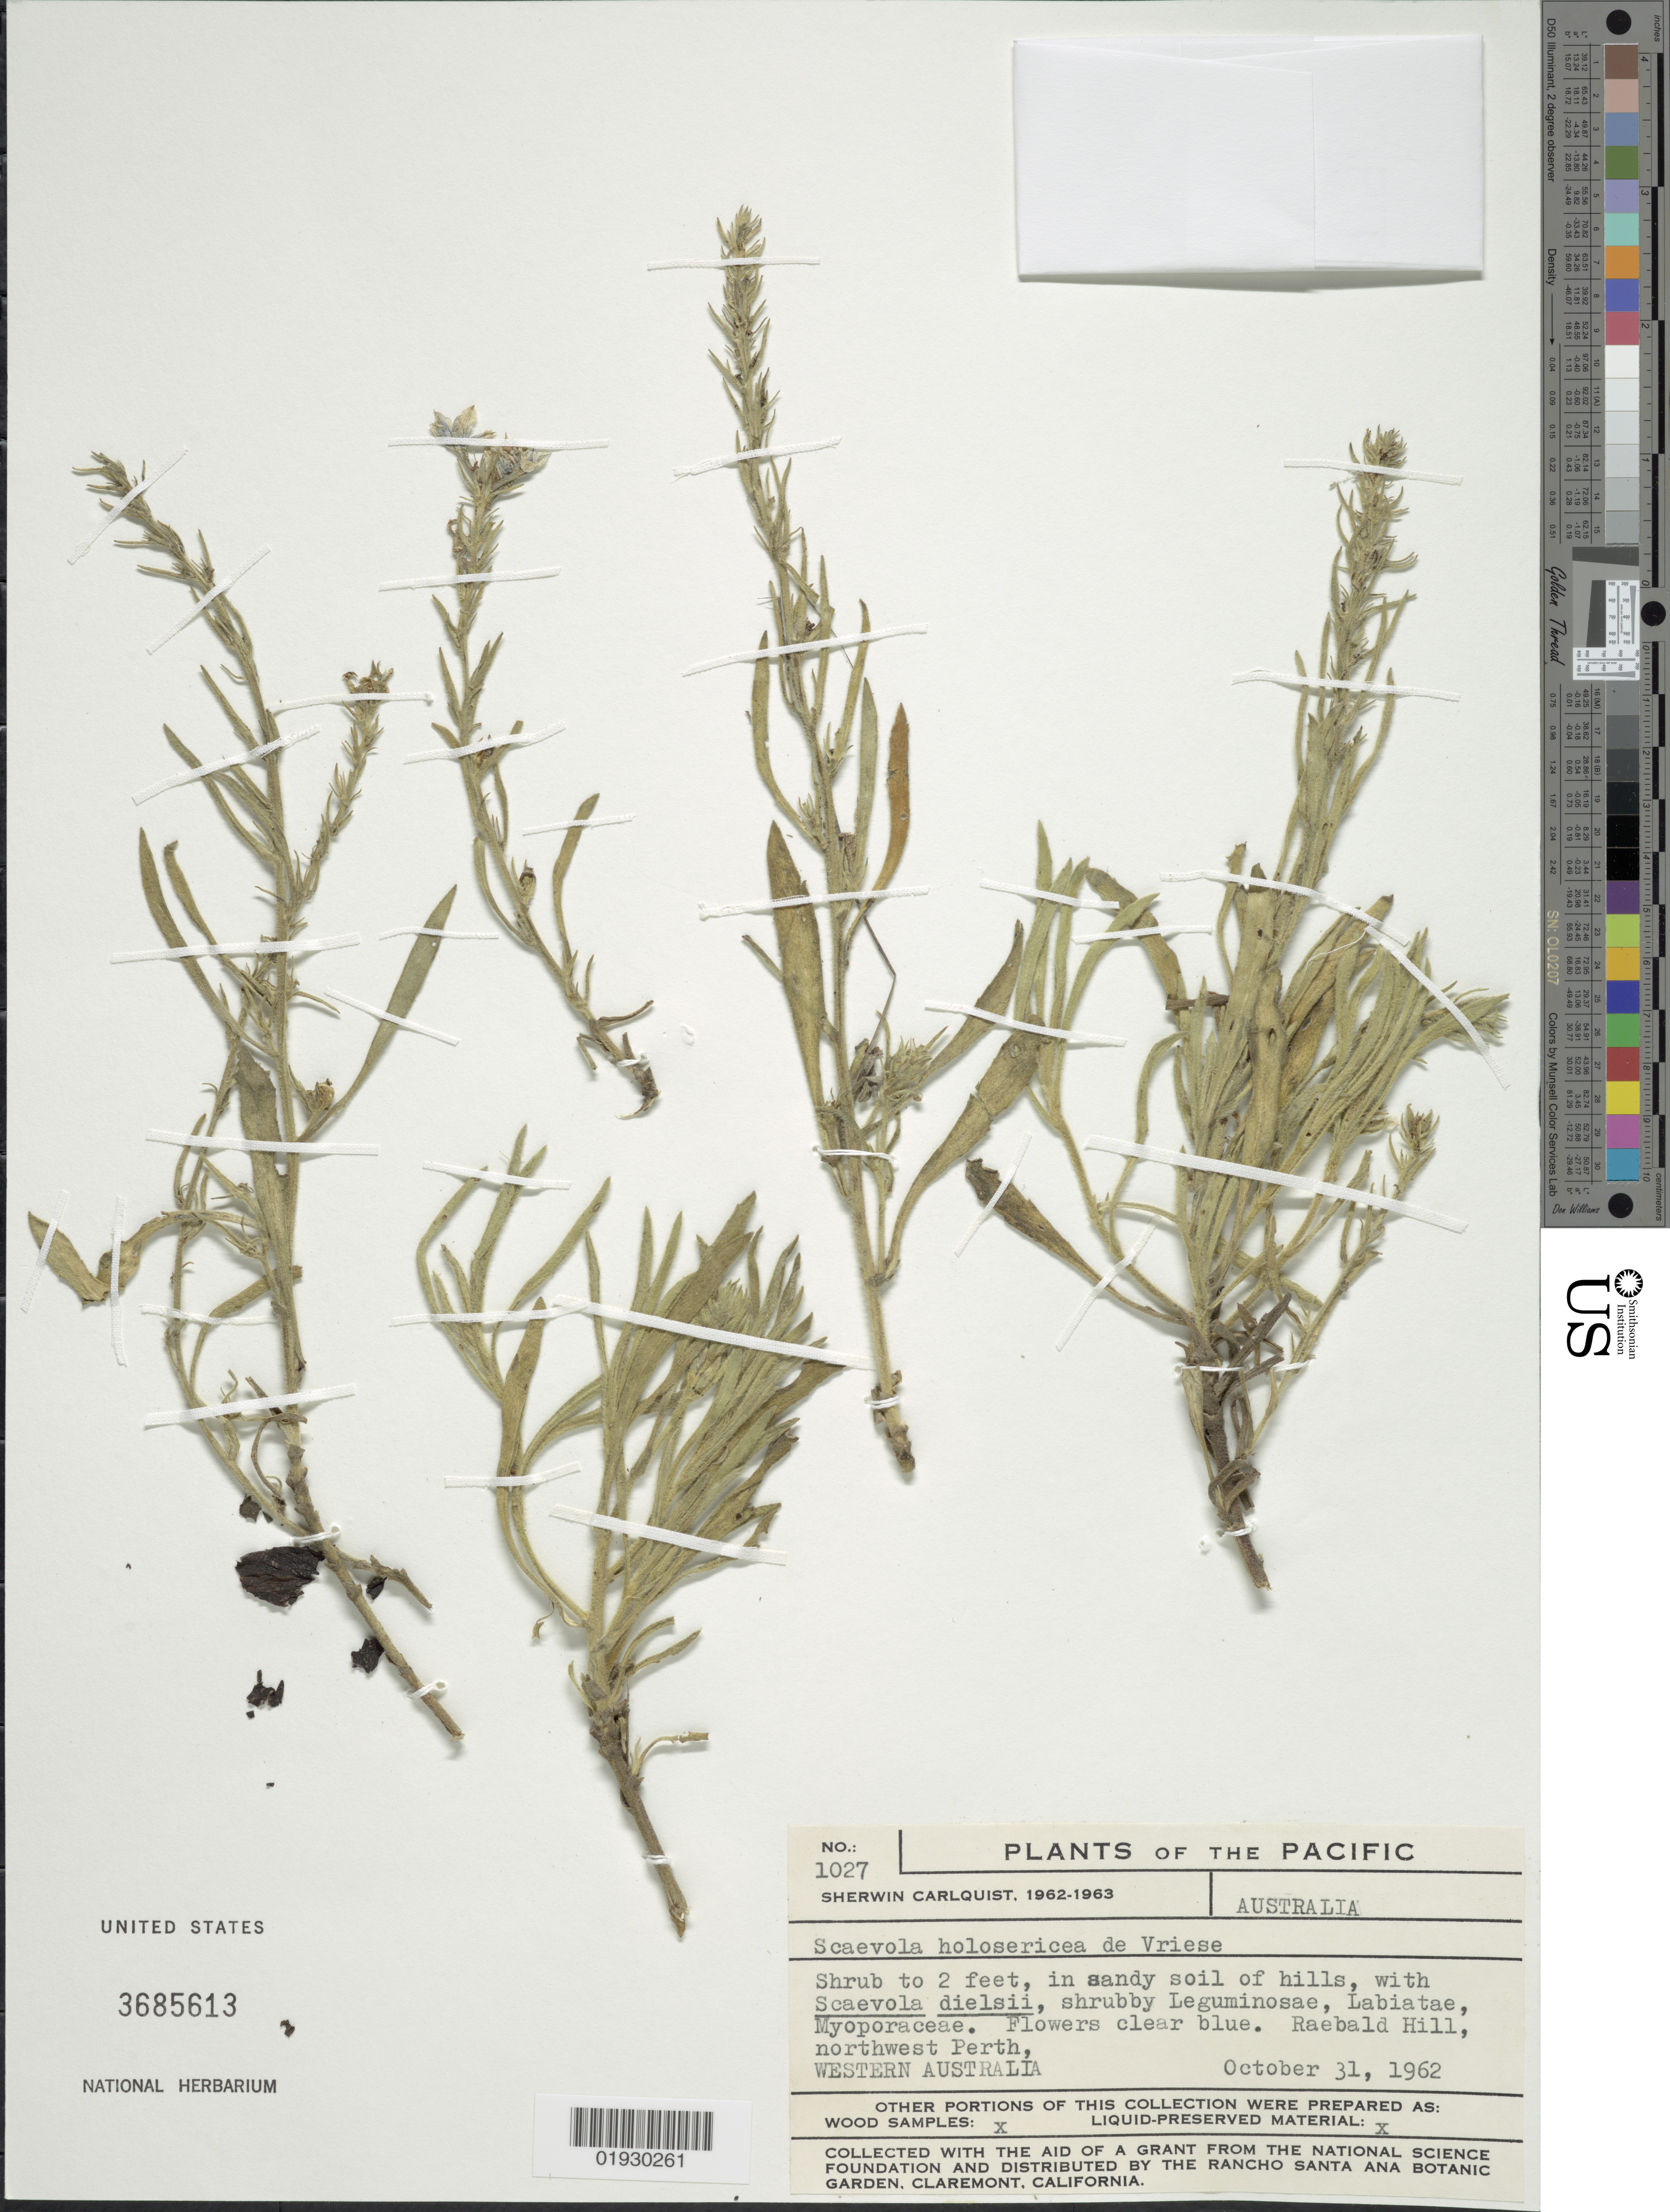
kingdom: Plantae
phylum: Tracheophyta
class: Magnoliopsida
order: Asterales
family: Goodeniaceae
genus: Scaevola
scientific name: Scaevola holosericea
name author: de Vriese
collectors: S. Carlquist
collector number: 1027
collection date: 1962-10-31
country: Australia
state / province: Western Australia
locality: The Pacific. Raebald Hill, northwest Perth.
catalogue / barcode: US 3685613